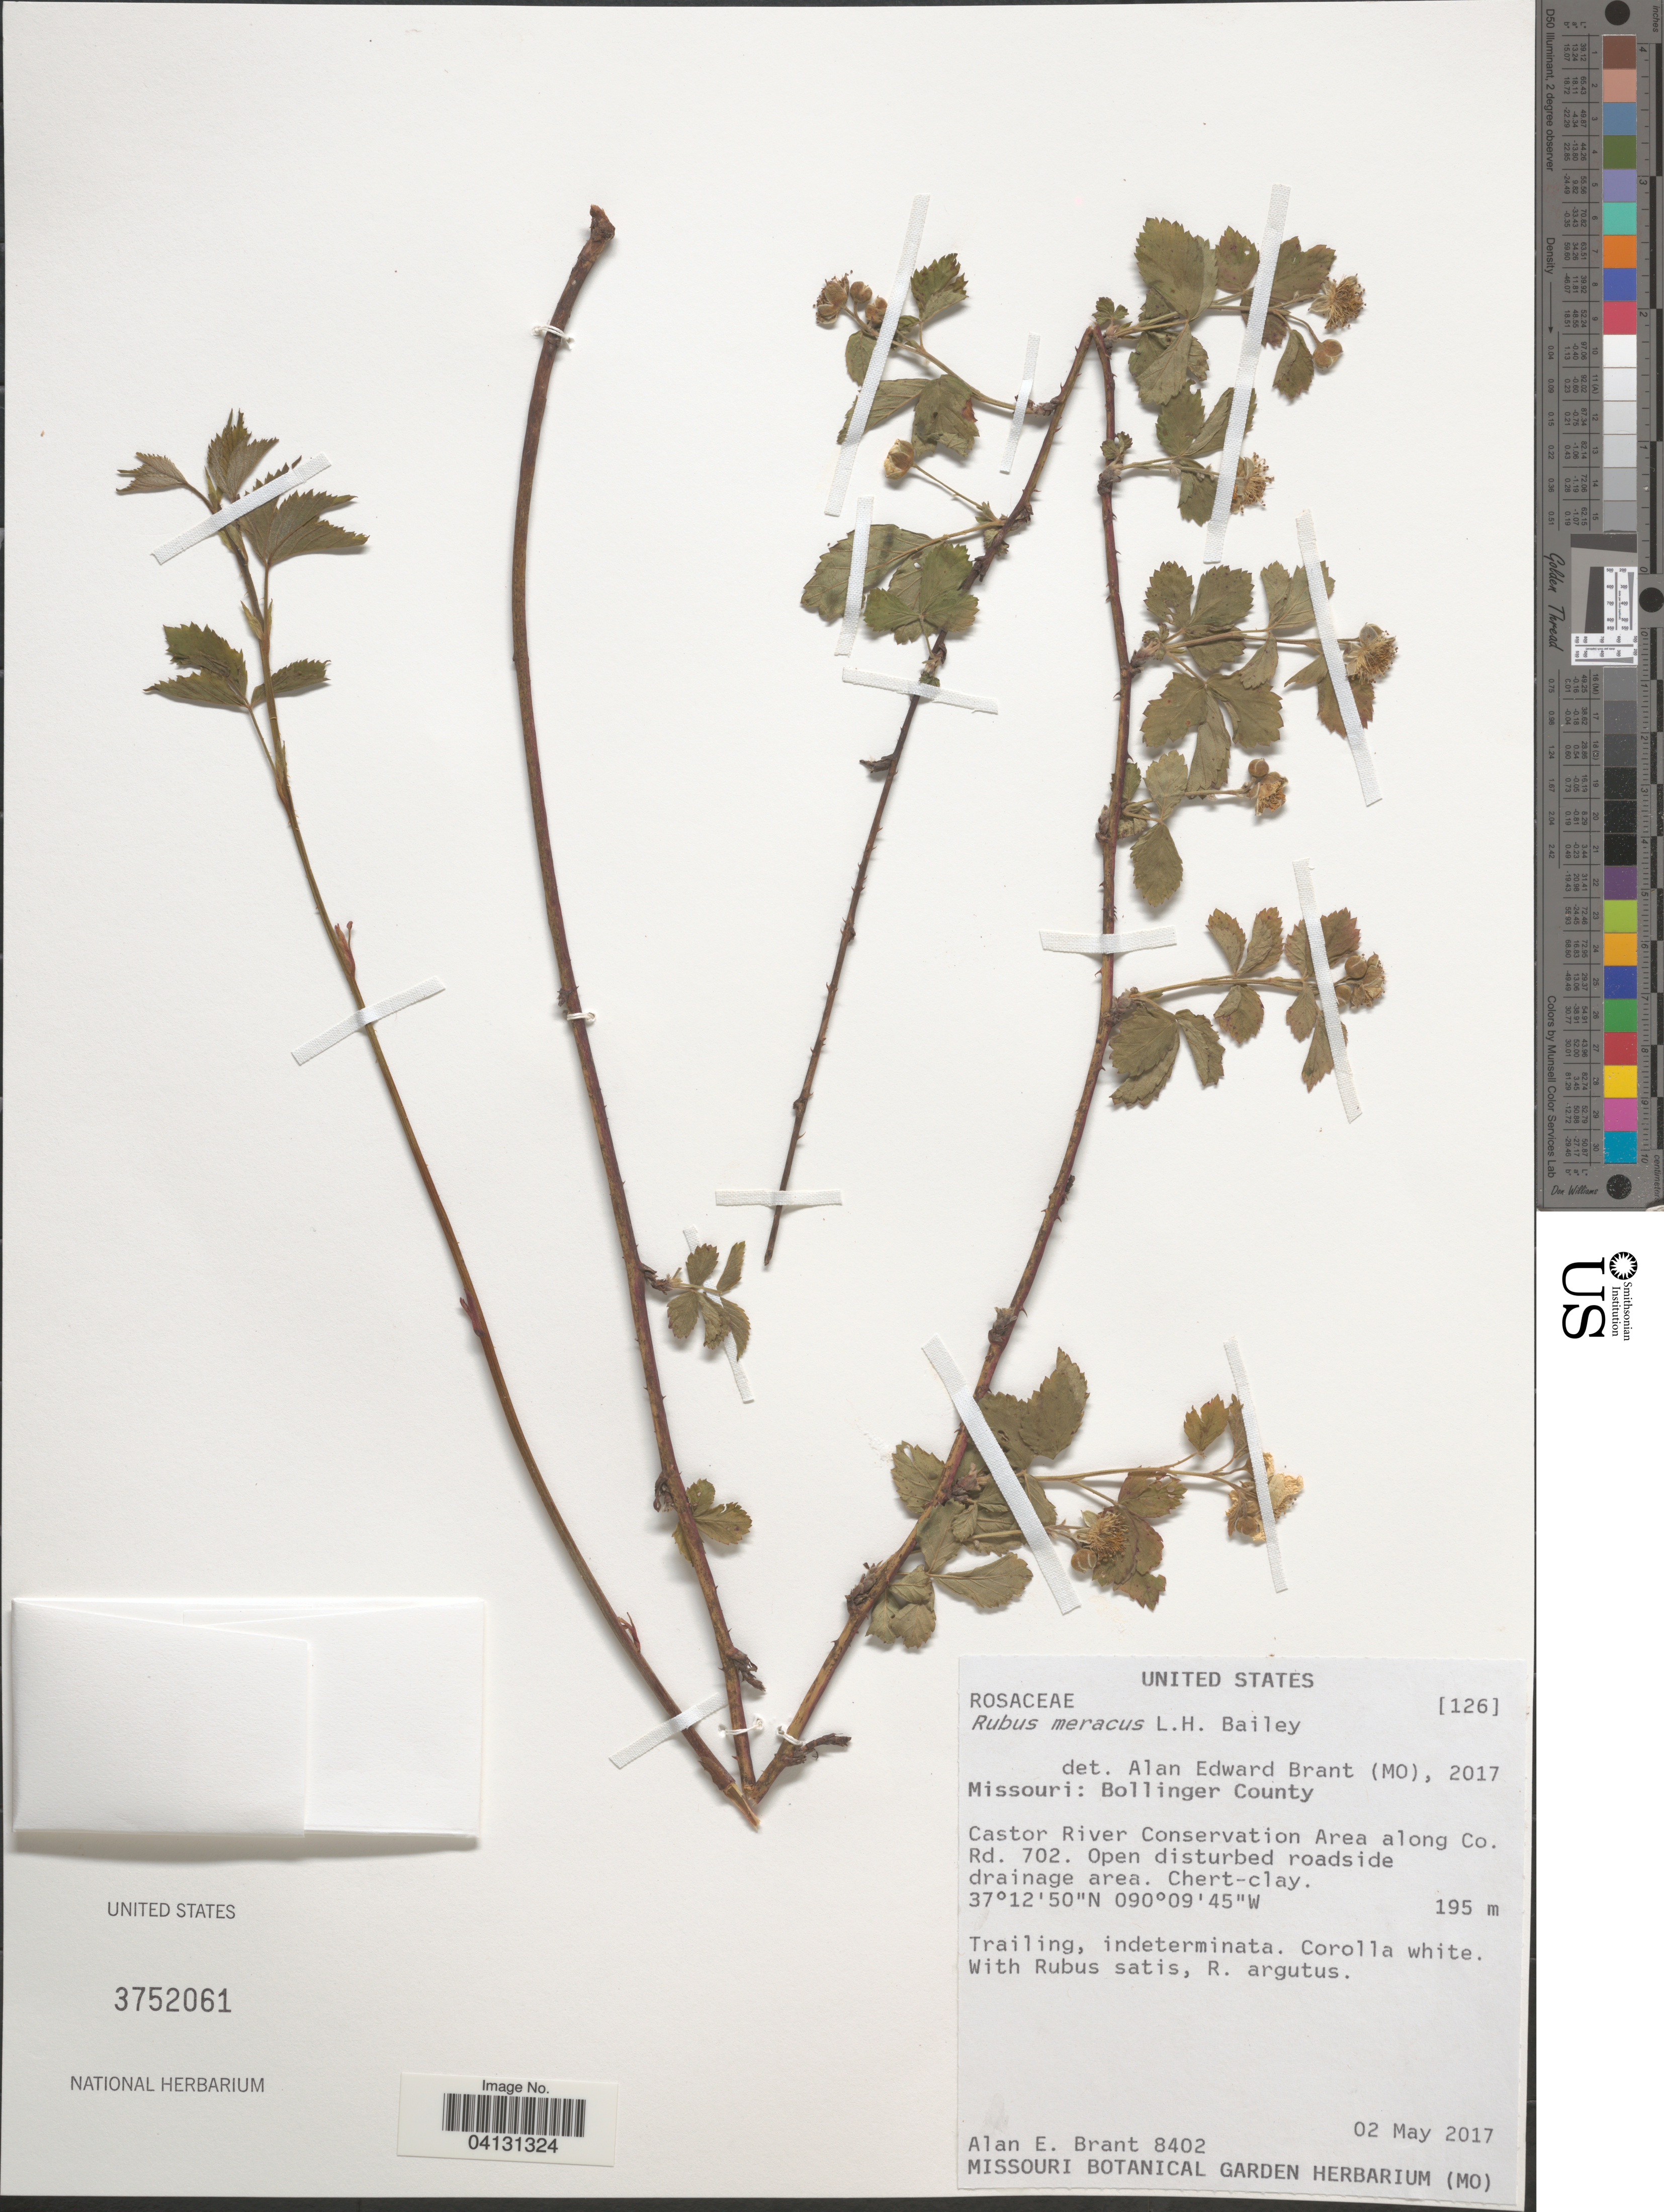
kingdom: Plantae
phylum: Tracheophyta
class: Magnoliopsida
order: Rosales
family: Rosaceae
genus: Rubus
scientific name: Rubus meracus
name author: L.H. Bailey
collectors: A. Brant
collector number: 8402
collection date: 2017-05-02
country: United States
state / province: Missouri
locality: Bollinger County. Castor River Conservation Area along Co. Rd. 702.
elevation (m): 195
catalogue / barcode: US 3752061